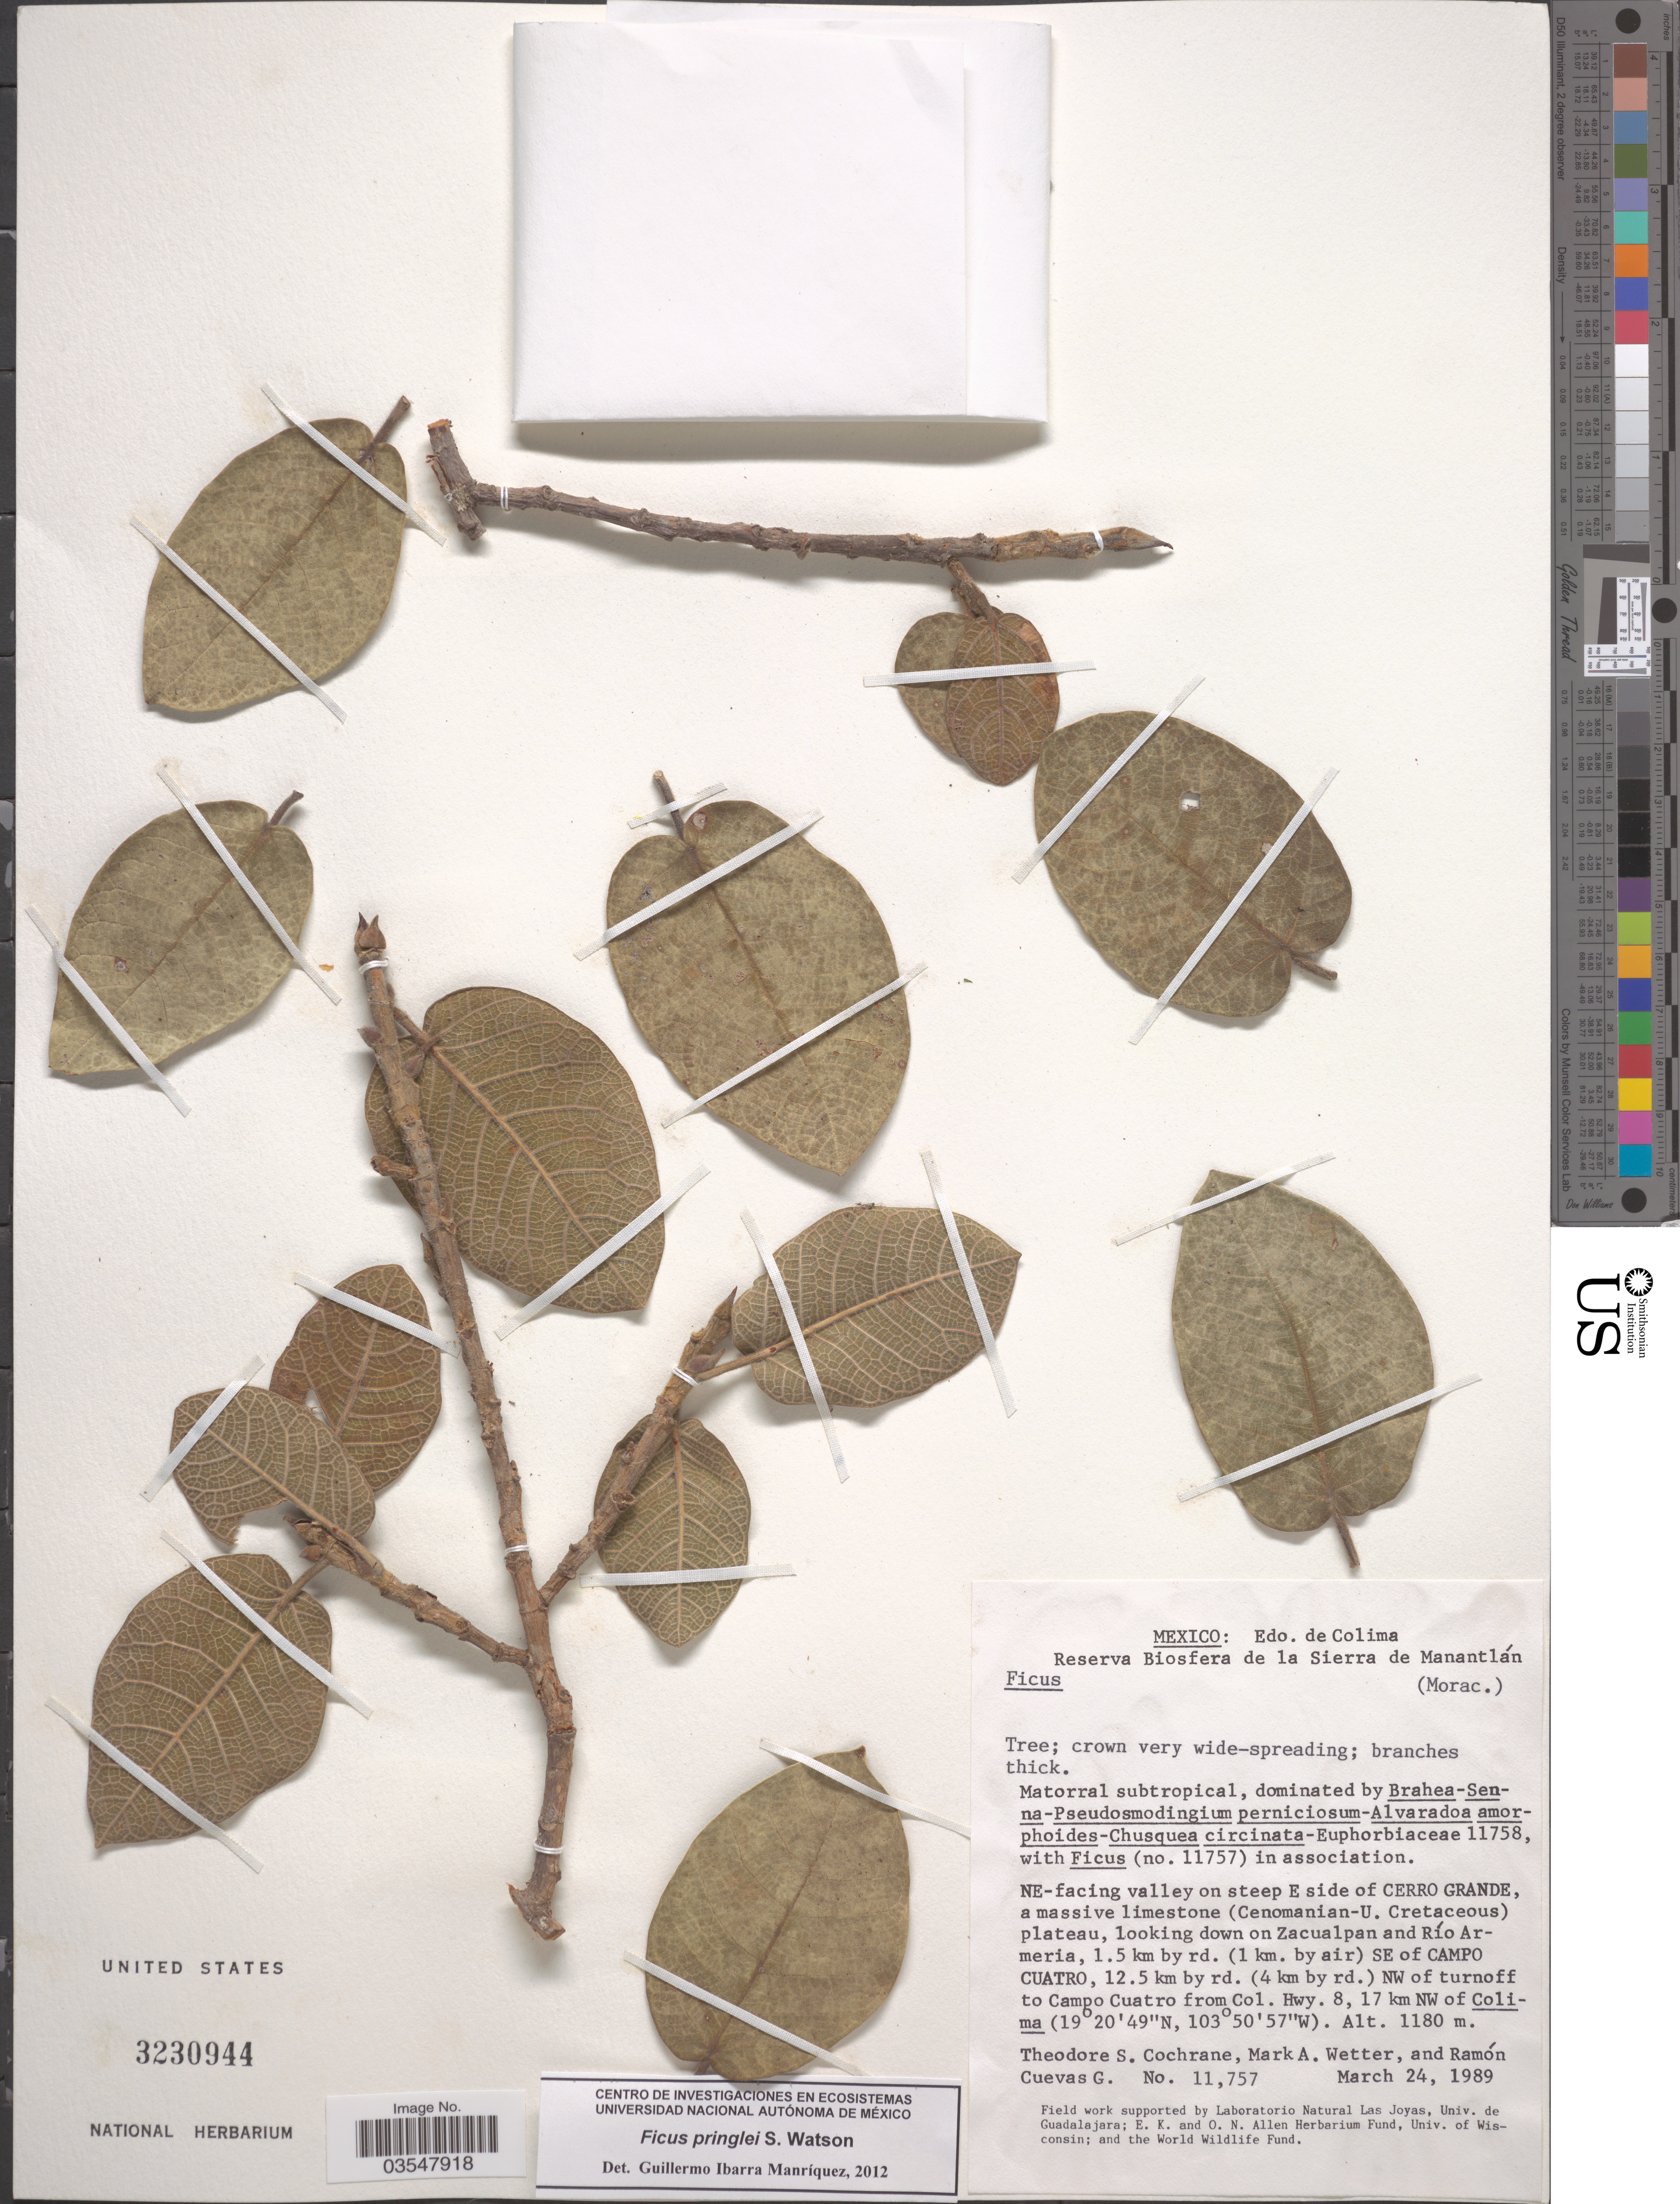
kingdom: Plantae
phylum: Tracheophyta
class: Magnoliopsida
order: Rosales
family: Moraceae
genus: Ficus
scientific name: Ficus pringlei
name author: S. Watson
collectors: T. S. Cochrane, M. Wetter & R. Cuevas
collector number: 11757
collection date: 1989-03-24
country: Mexico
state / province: Colima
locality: Reserva Biosfera de la Sierra de Manantlán. [unsure placement] NE-facing valley on steep E side of Cerro Grande, a massive limestone (Cenomanian-U. Cretaceous) plateau, looking down on Zacualpan and Río Armeria, 1.5 km by rd. (1 km. by air) SE of Campo Cuatro, 12.5 km by rd. (4 km by rd.) NW of turnoff to Campo Cuatro from Col. Hwy. 8, 17 km NW of Colima.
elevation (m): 1180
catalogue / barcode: US 3230944